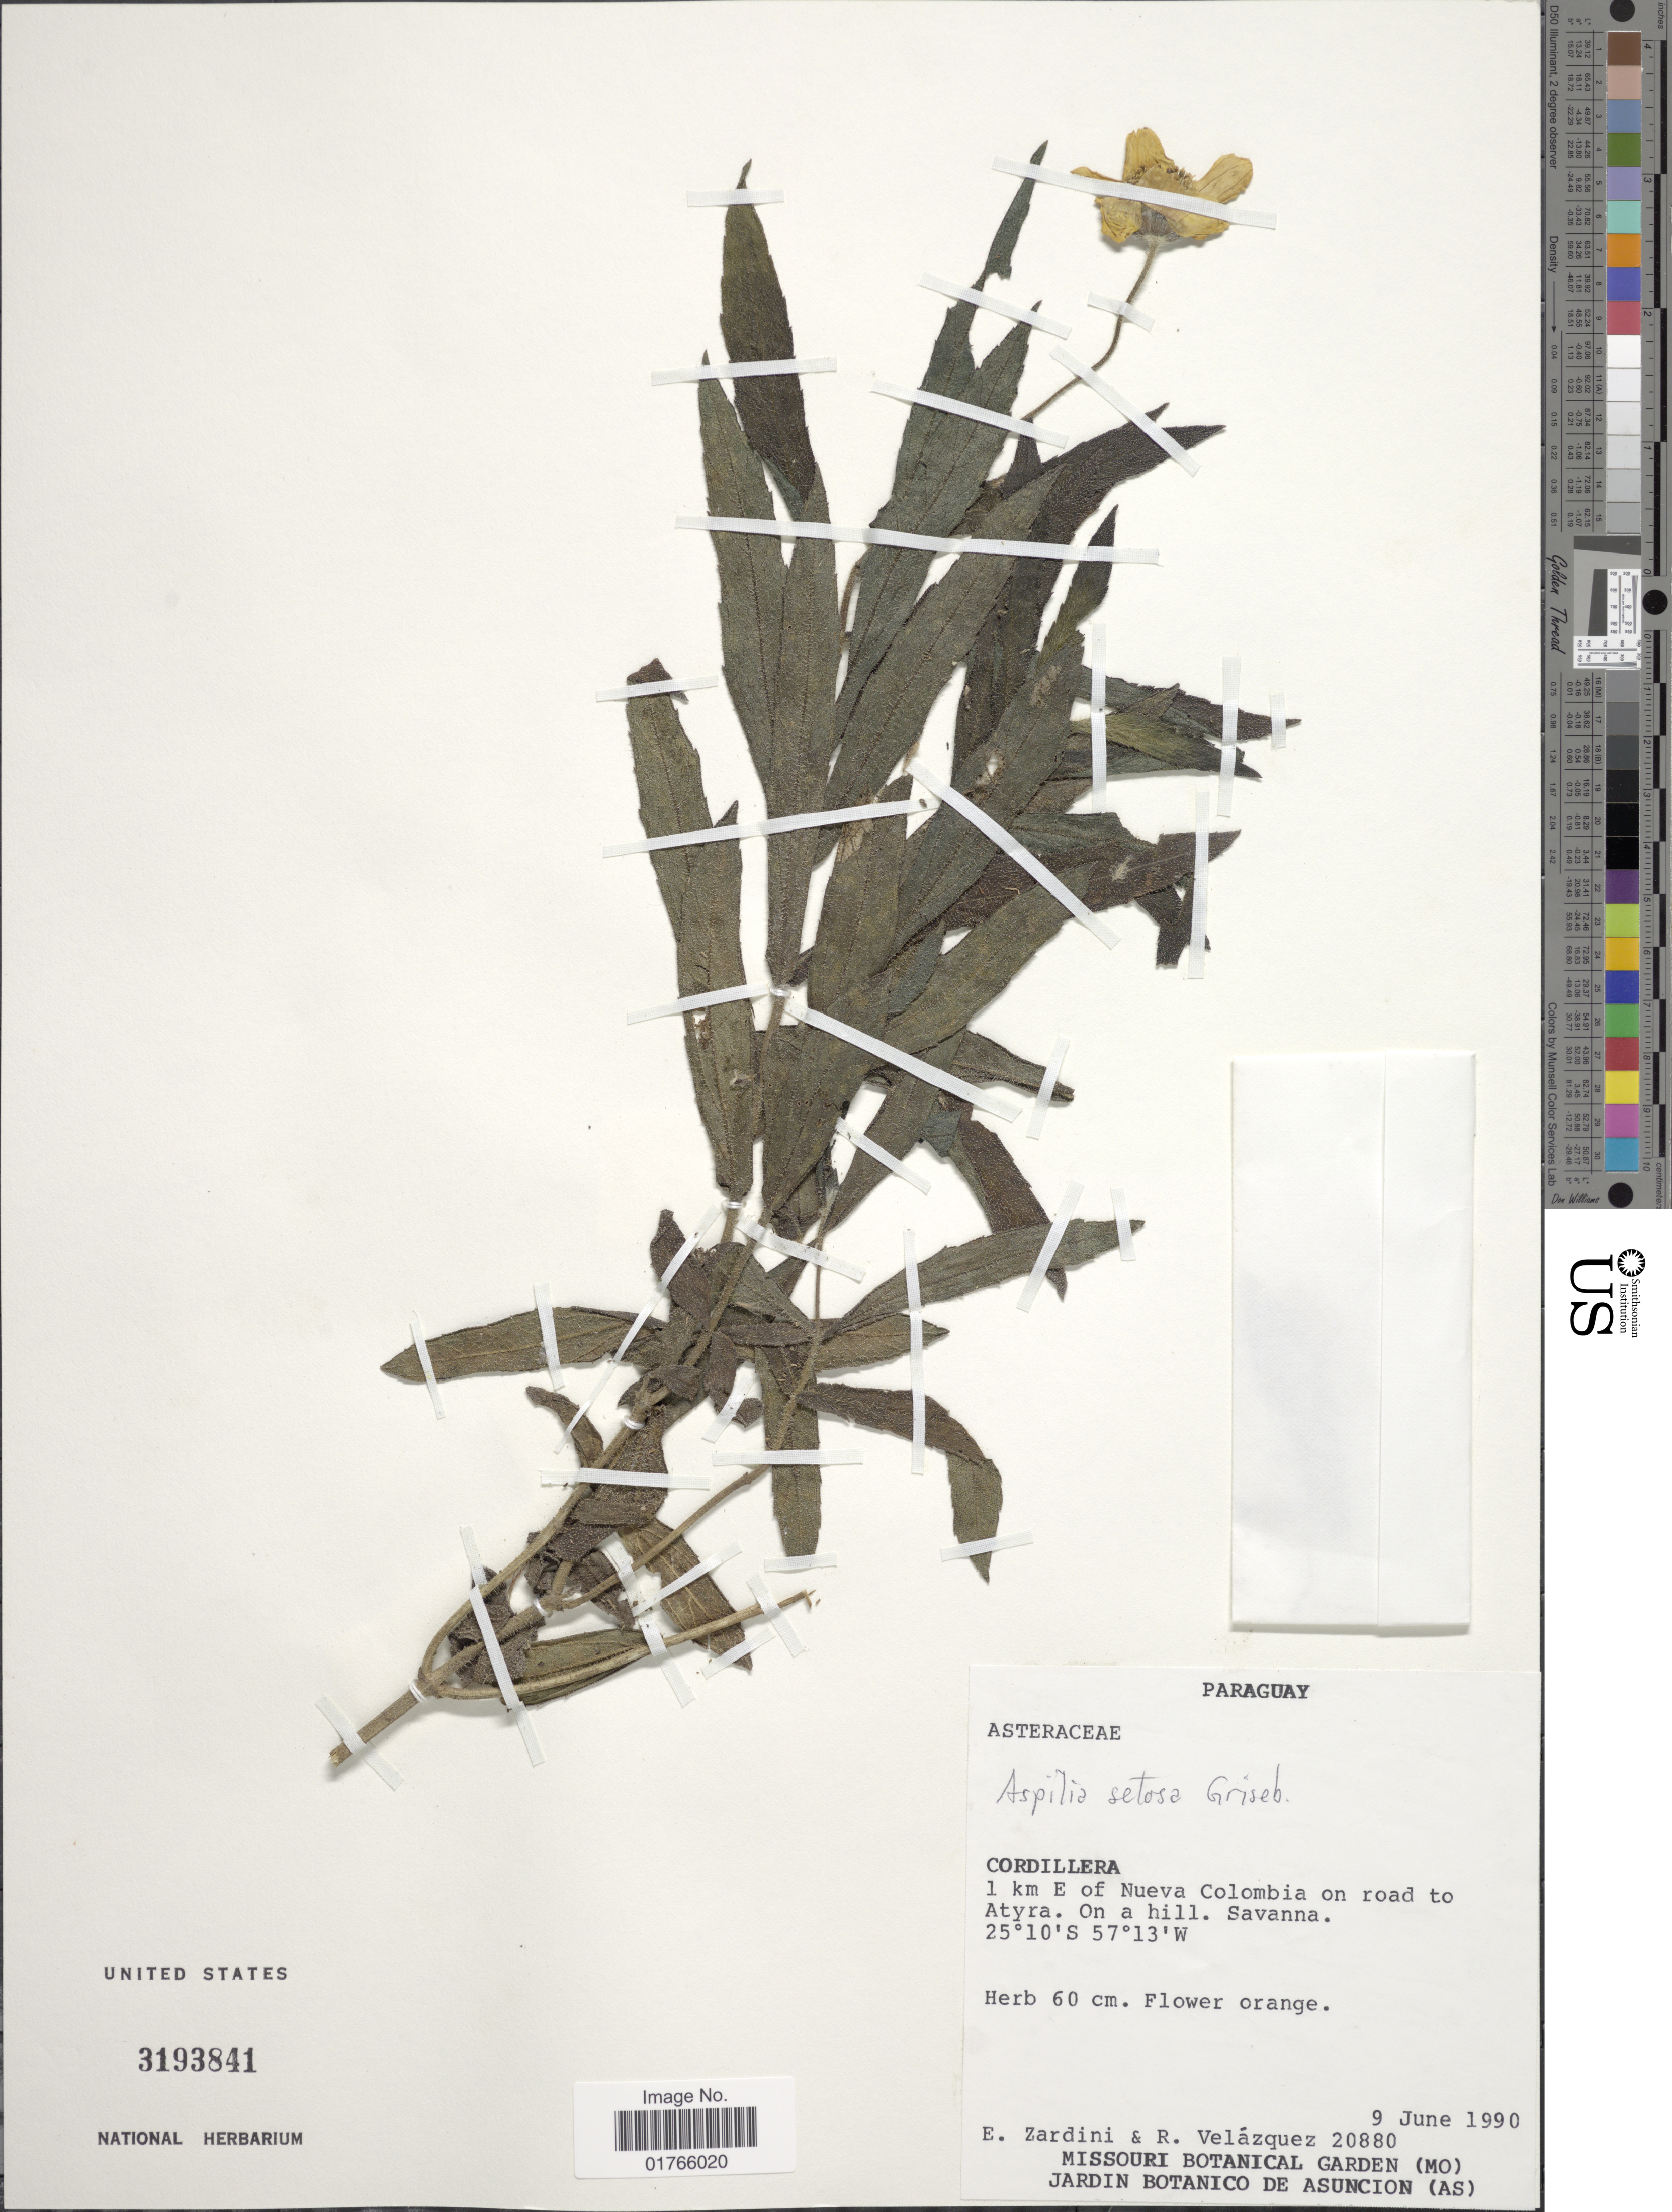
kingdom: Plantae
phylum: Tracheophyta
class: Magnoliopsida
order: Asterales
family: Asteraceae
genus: Aspilia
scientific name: Aspilia setosa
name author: Griseb.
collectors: E. M. Zardini & R. Velázquez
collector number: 20880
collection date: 1990-06-09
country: Paraguay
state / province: Cordillera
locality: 1 km E of Nueva Colombia on road to Atyra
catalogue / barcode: US 3193841